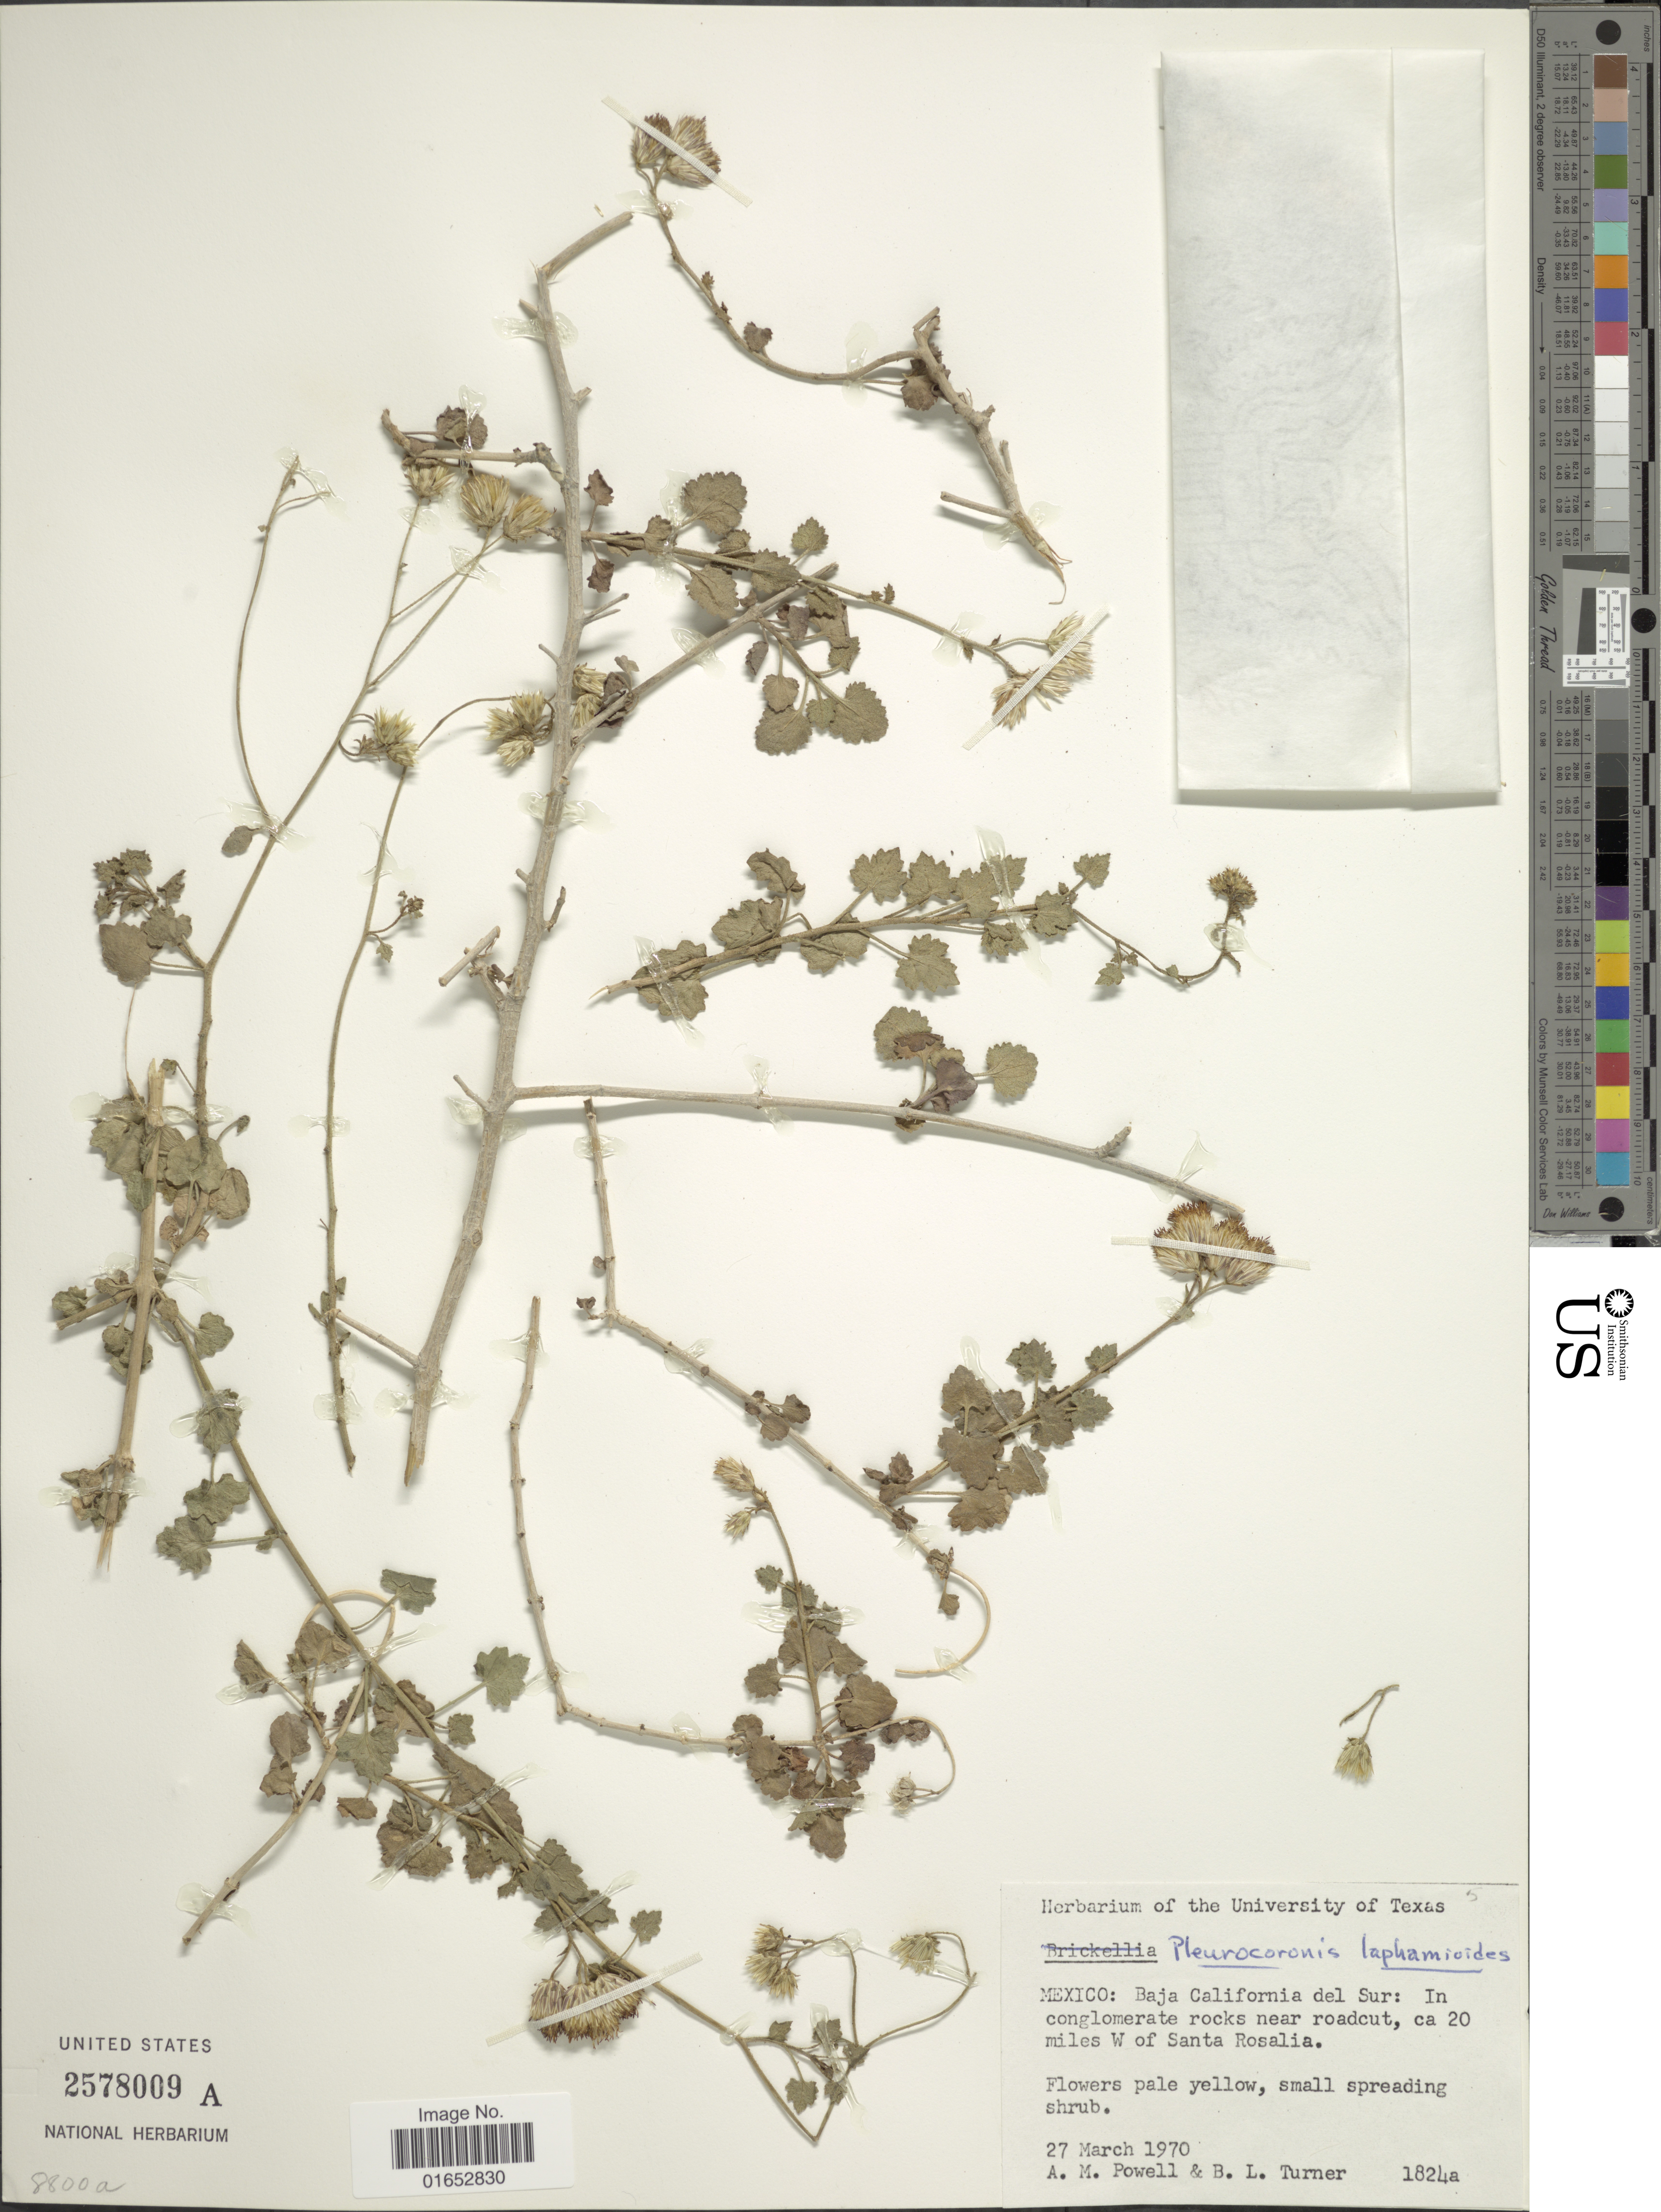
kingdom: Plantae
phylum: Tracheophyta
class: Magnoliopsida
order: Asterales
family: Asteraceae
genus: Pleurocoronis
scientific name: Pleurocoronis laphamioides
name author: (Rose) R.M. King & H. Rob.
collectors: A. M. Powell & B. L. Turner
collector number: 1824a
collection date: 1970-03-27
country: Mexico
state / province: Baja California Sur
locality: In conglomerate rocks near roadcut, ca 20 miles W of Santa Rosalia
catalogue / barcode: US 2578009A